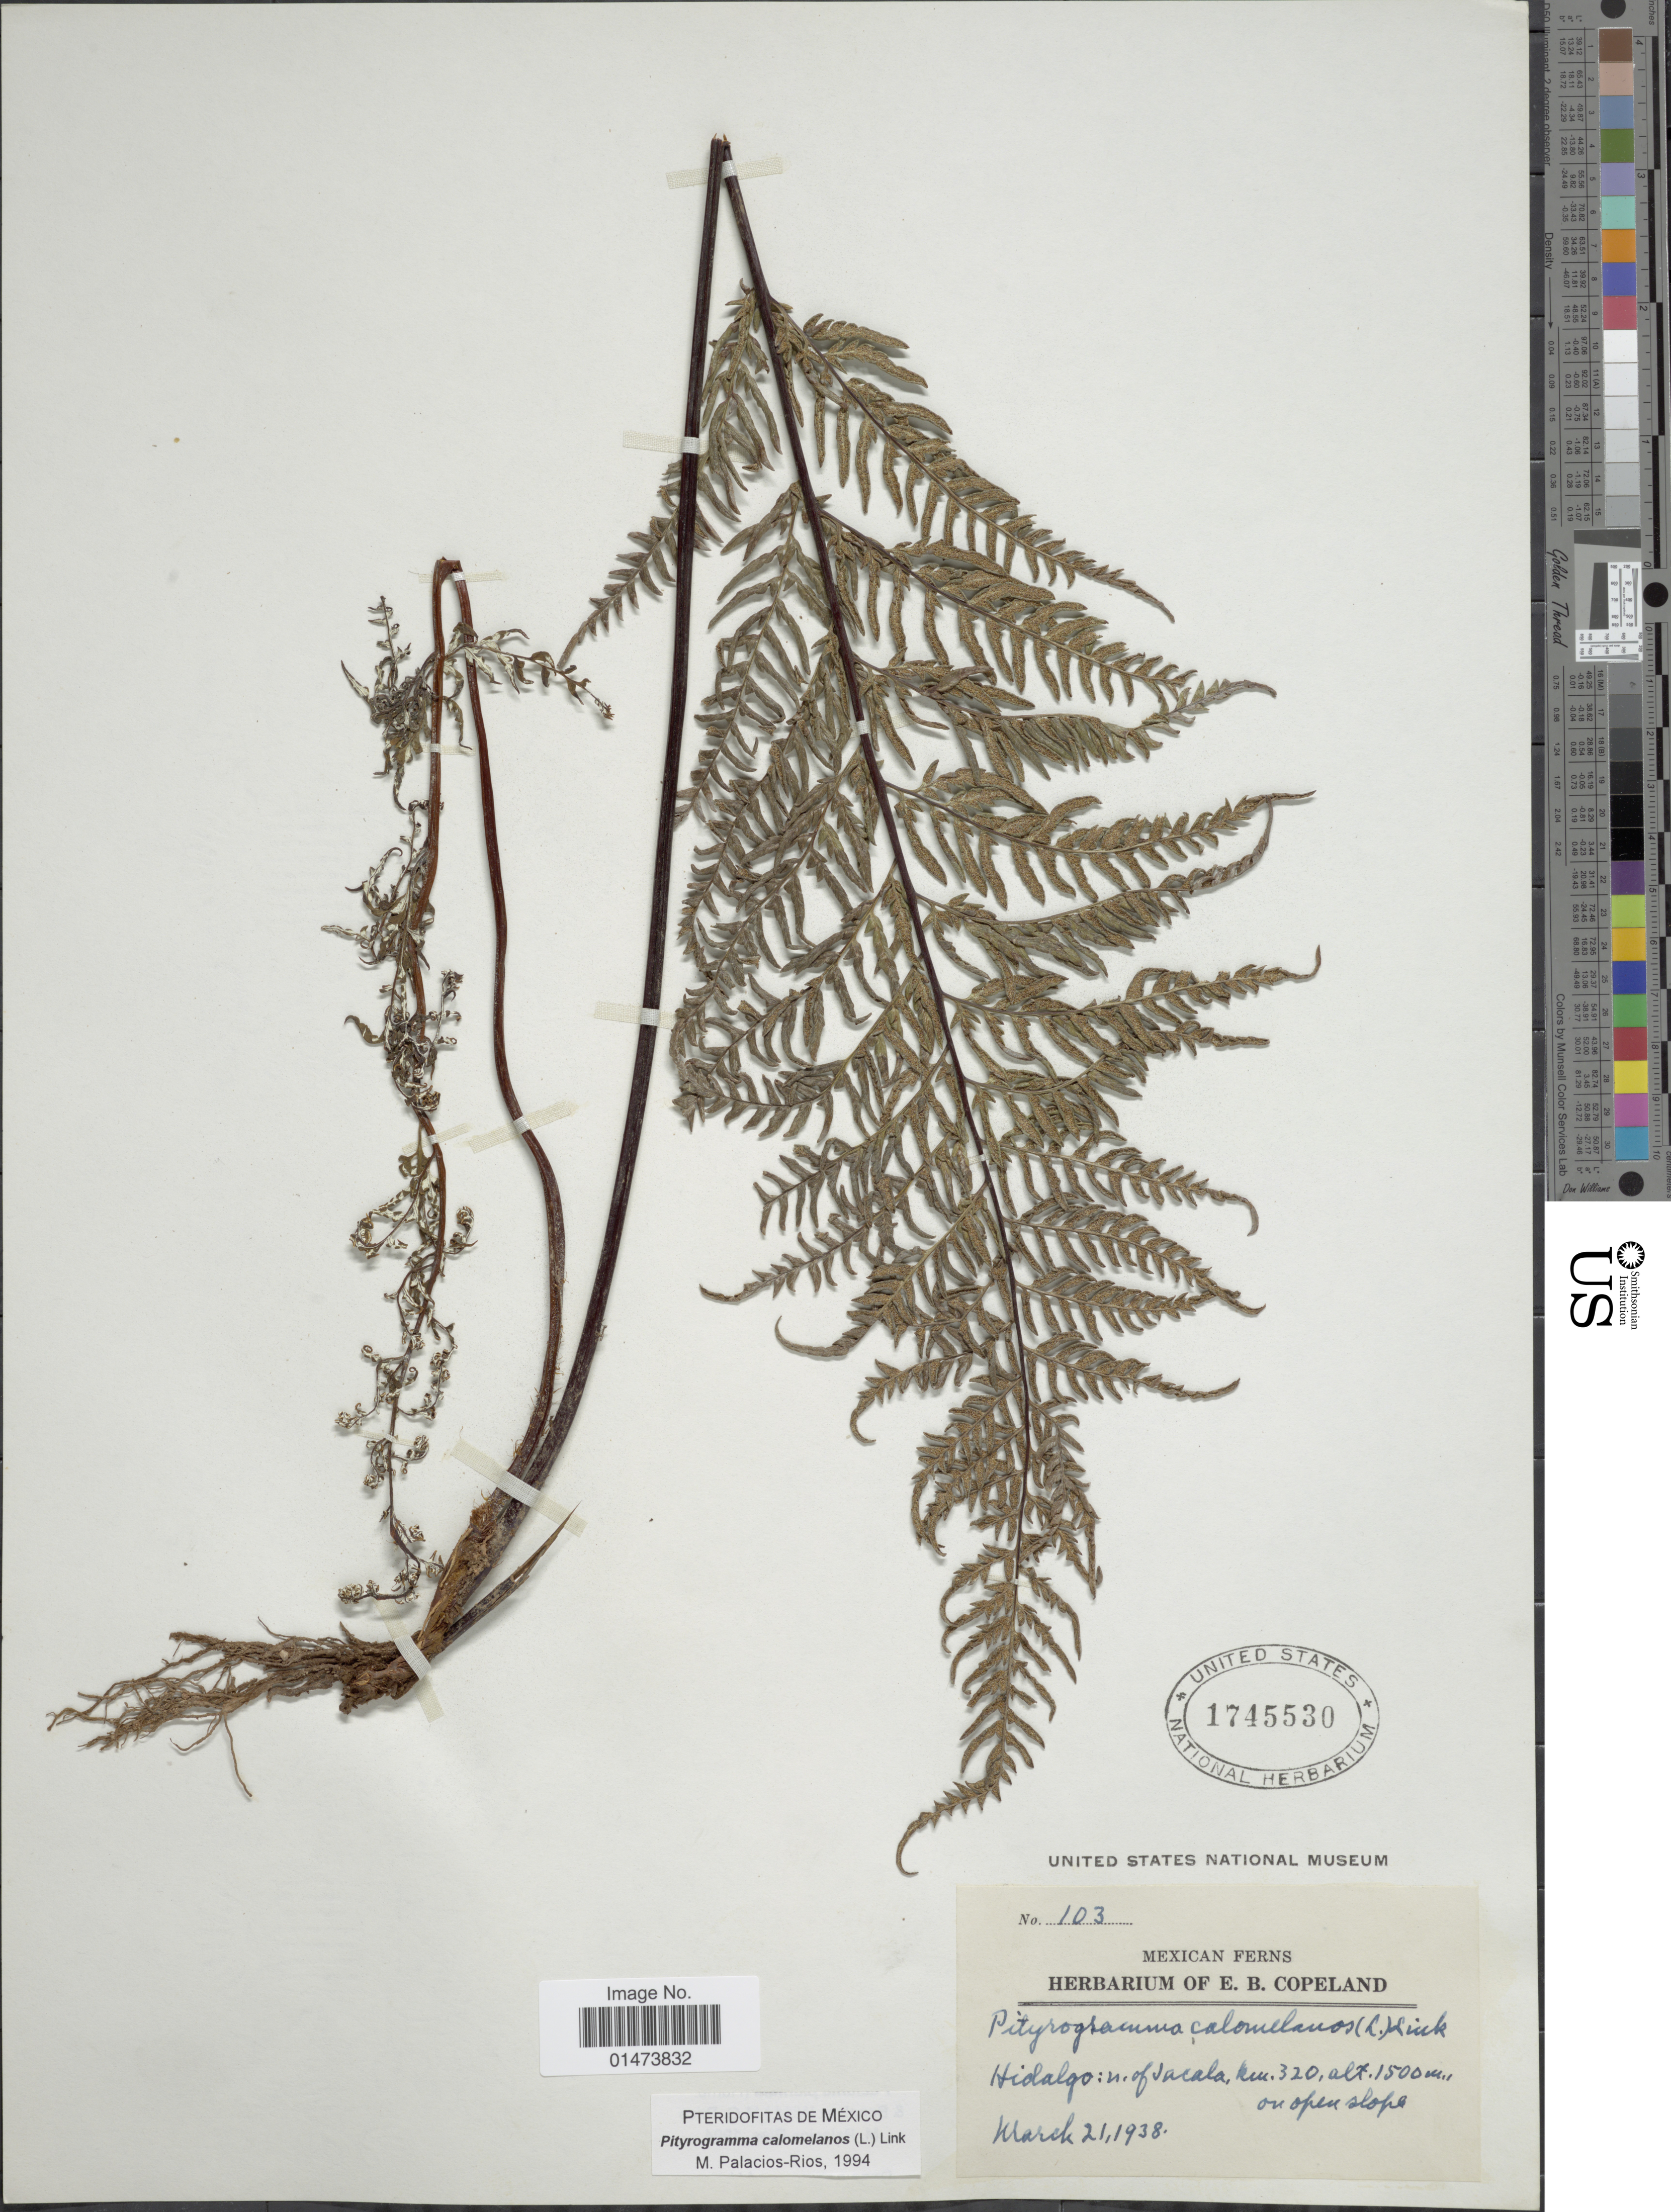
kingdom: Plantae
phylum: Tracheophyta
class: Polypodiopsida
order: Polypodiales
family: Pteridaceae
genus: Pityrogramma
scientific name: Pityrogramma calomelanos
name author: (L.) Link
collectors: E. B. Copeland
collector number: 103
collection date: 1938-03-21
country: Mexico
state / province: Hidalgo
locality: Hidalgo: n. of Jacala, km. 320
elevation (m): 1500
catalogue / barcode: US 1745530